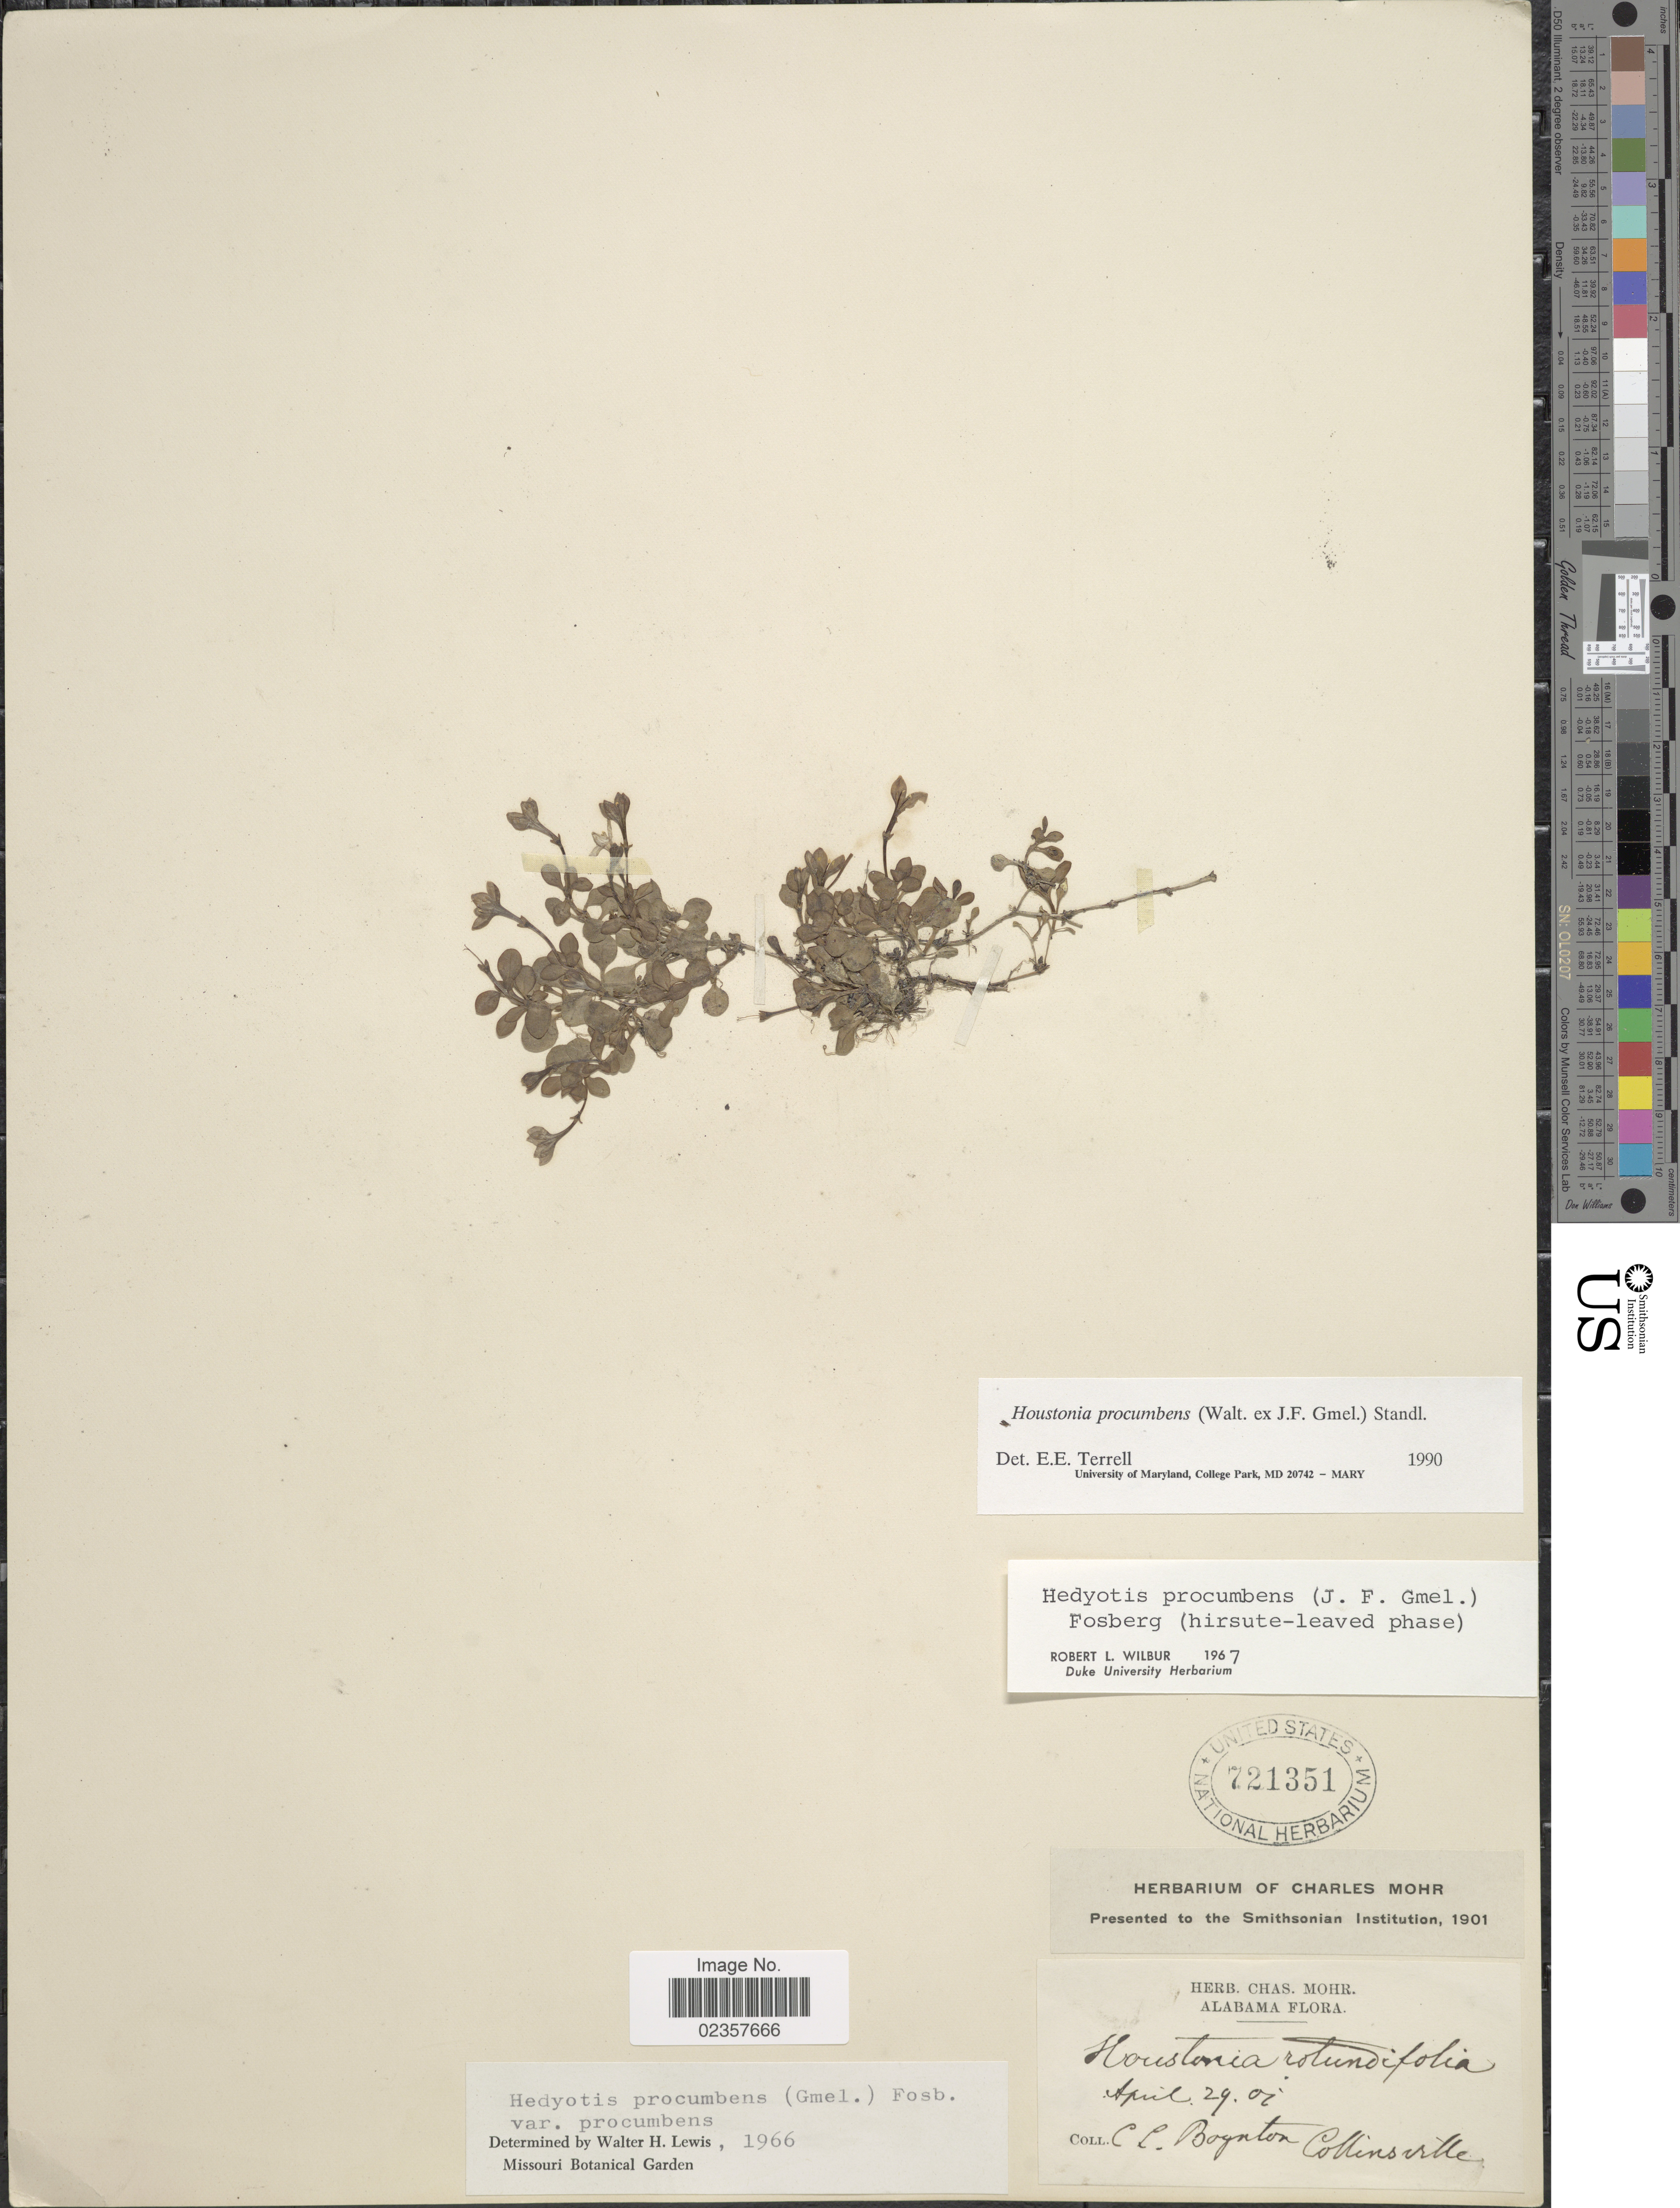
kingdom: Plantae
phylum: Tracheophyta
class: Magnoliopsida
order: Gentianales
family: Rubiaceae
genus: Houstonia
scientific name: Houstonia procumbens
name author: (Walter ex J.F. Gmel.) Standl.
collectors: C. L. Boynton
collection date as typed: Transcribed d/m/y: 29/4/6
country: United States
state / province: Alabama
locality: Alabama. Collinsville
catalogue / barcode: US 721351